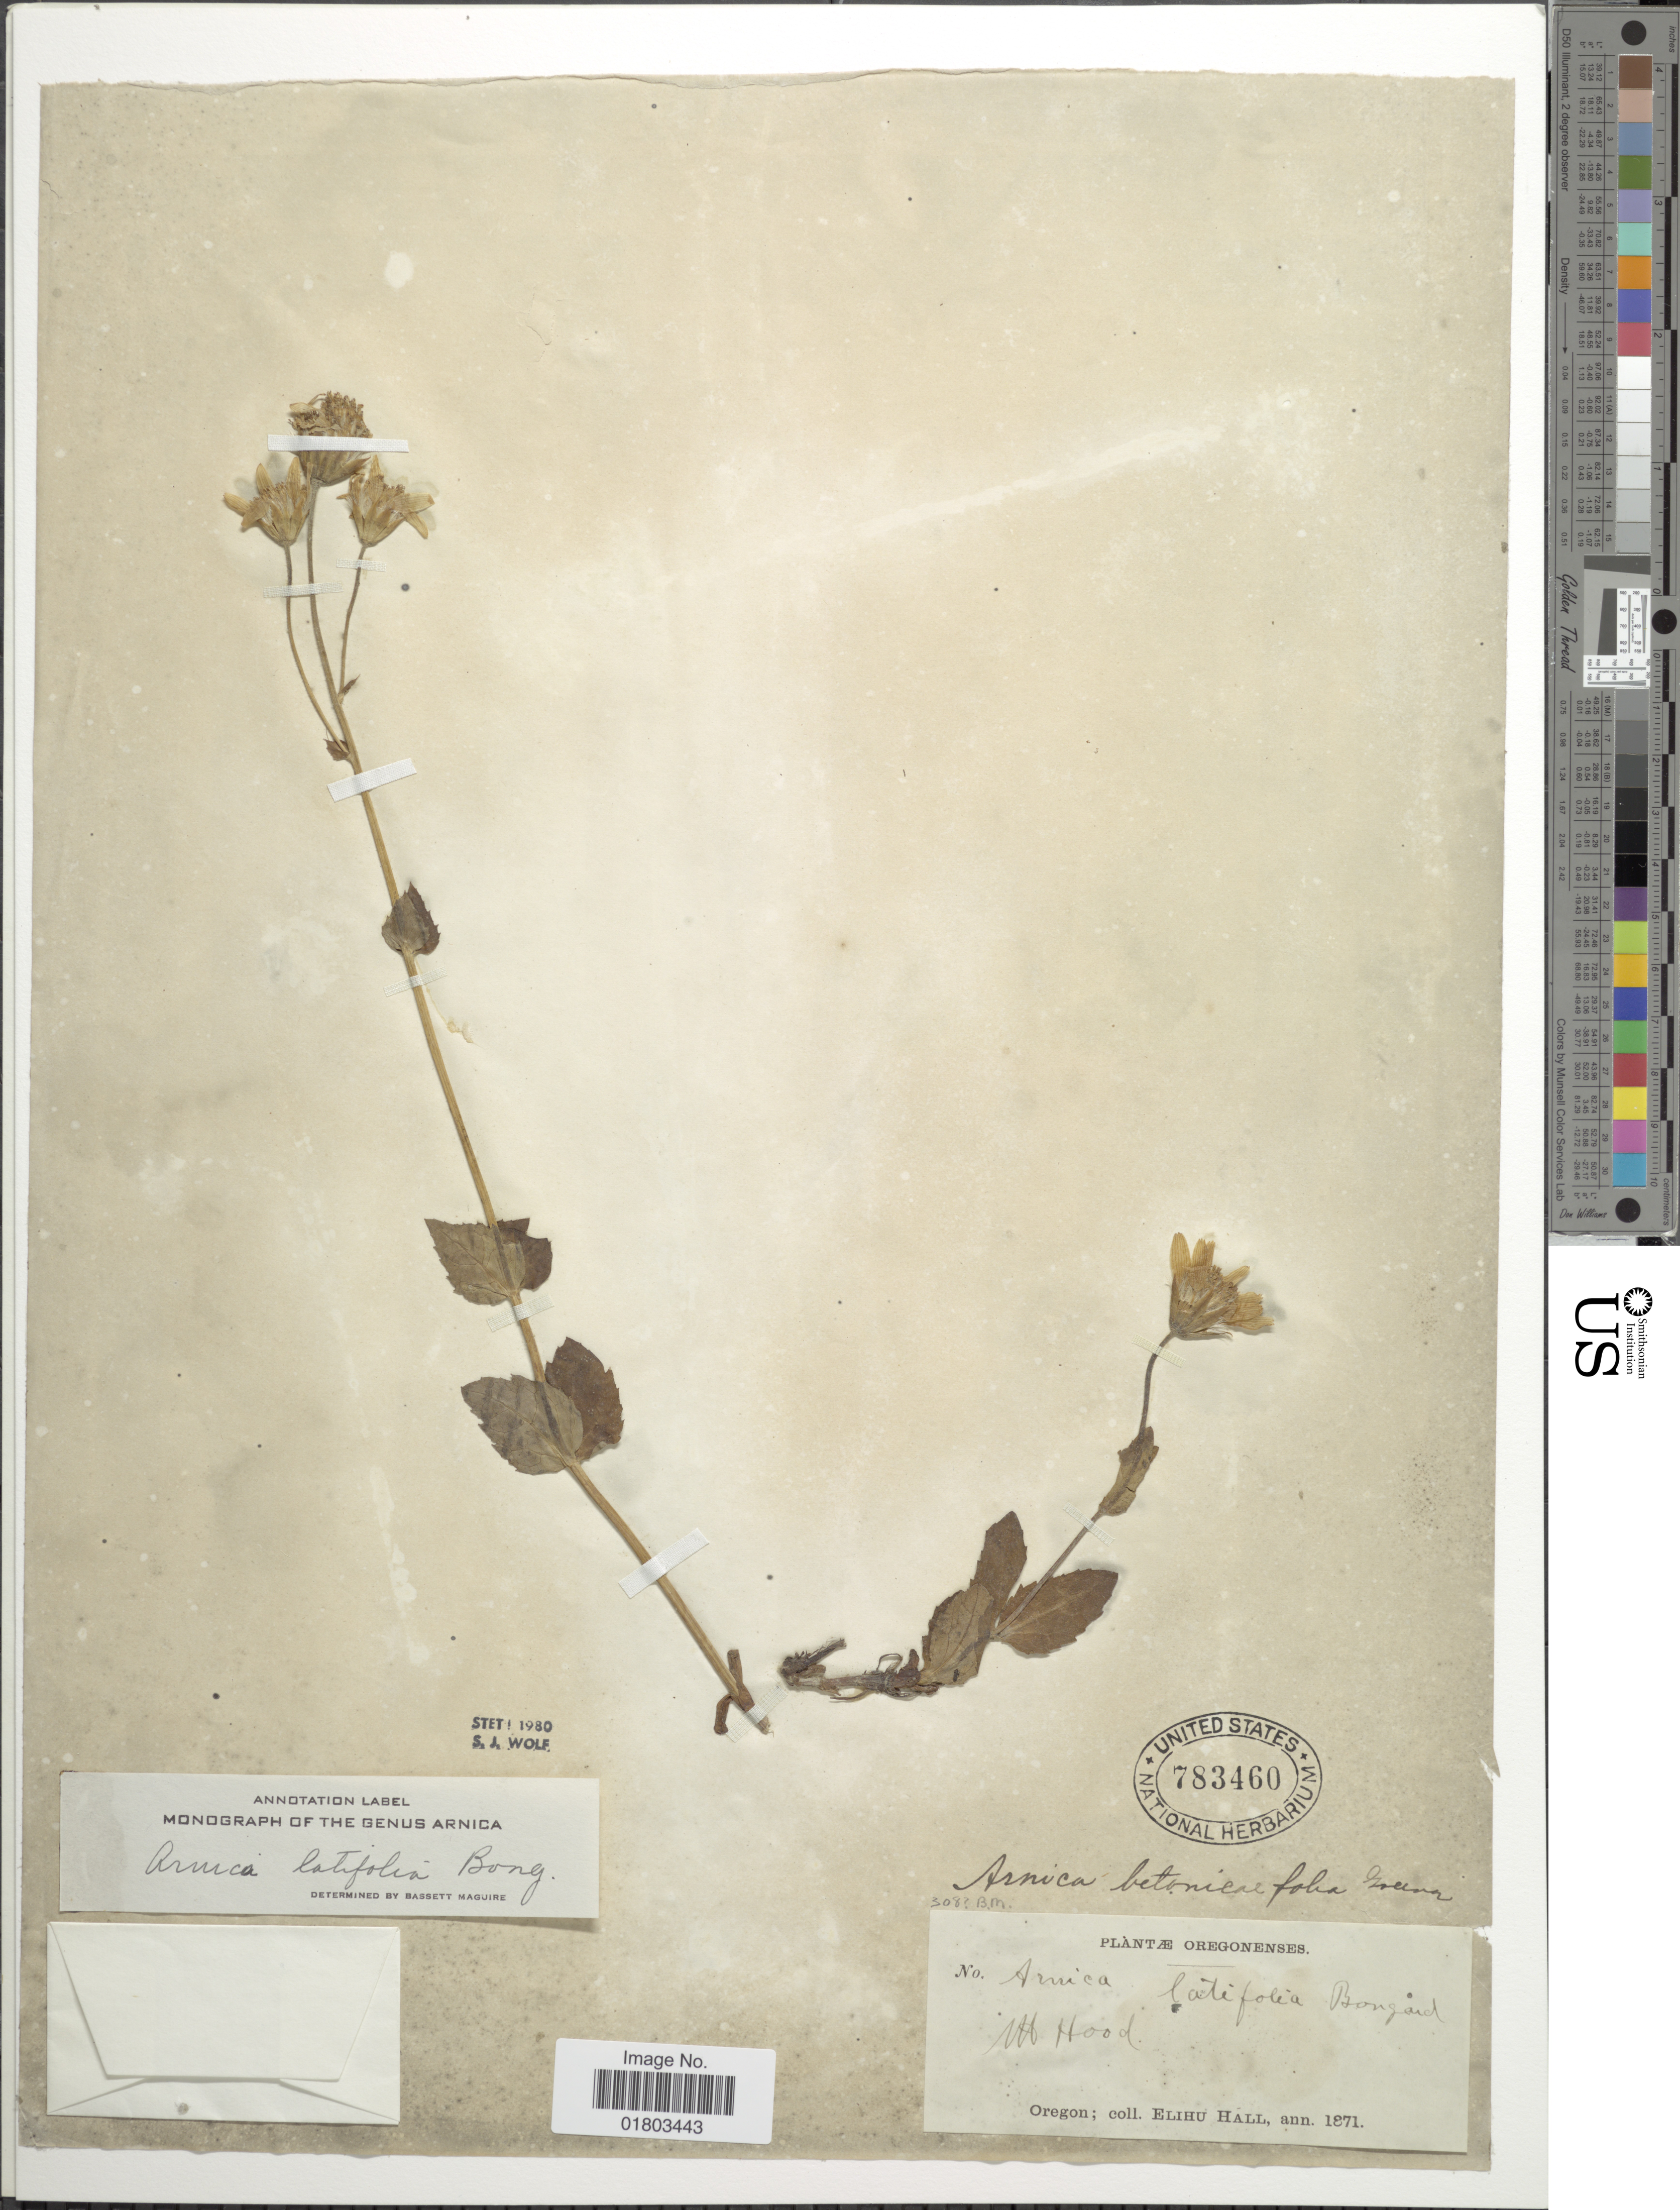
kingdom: Plantae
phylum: Tracheophyta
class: Magnoliopsida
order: Asterales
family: Asteraceae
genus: Arnica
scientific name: Arnica latifolia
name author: Bong.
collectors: E. Hall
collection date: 1871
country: United States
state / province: Oregon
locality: Mt Hood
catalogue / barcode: US 783460